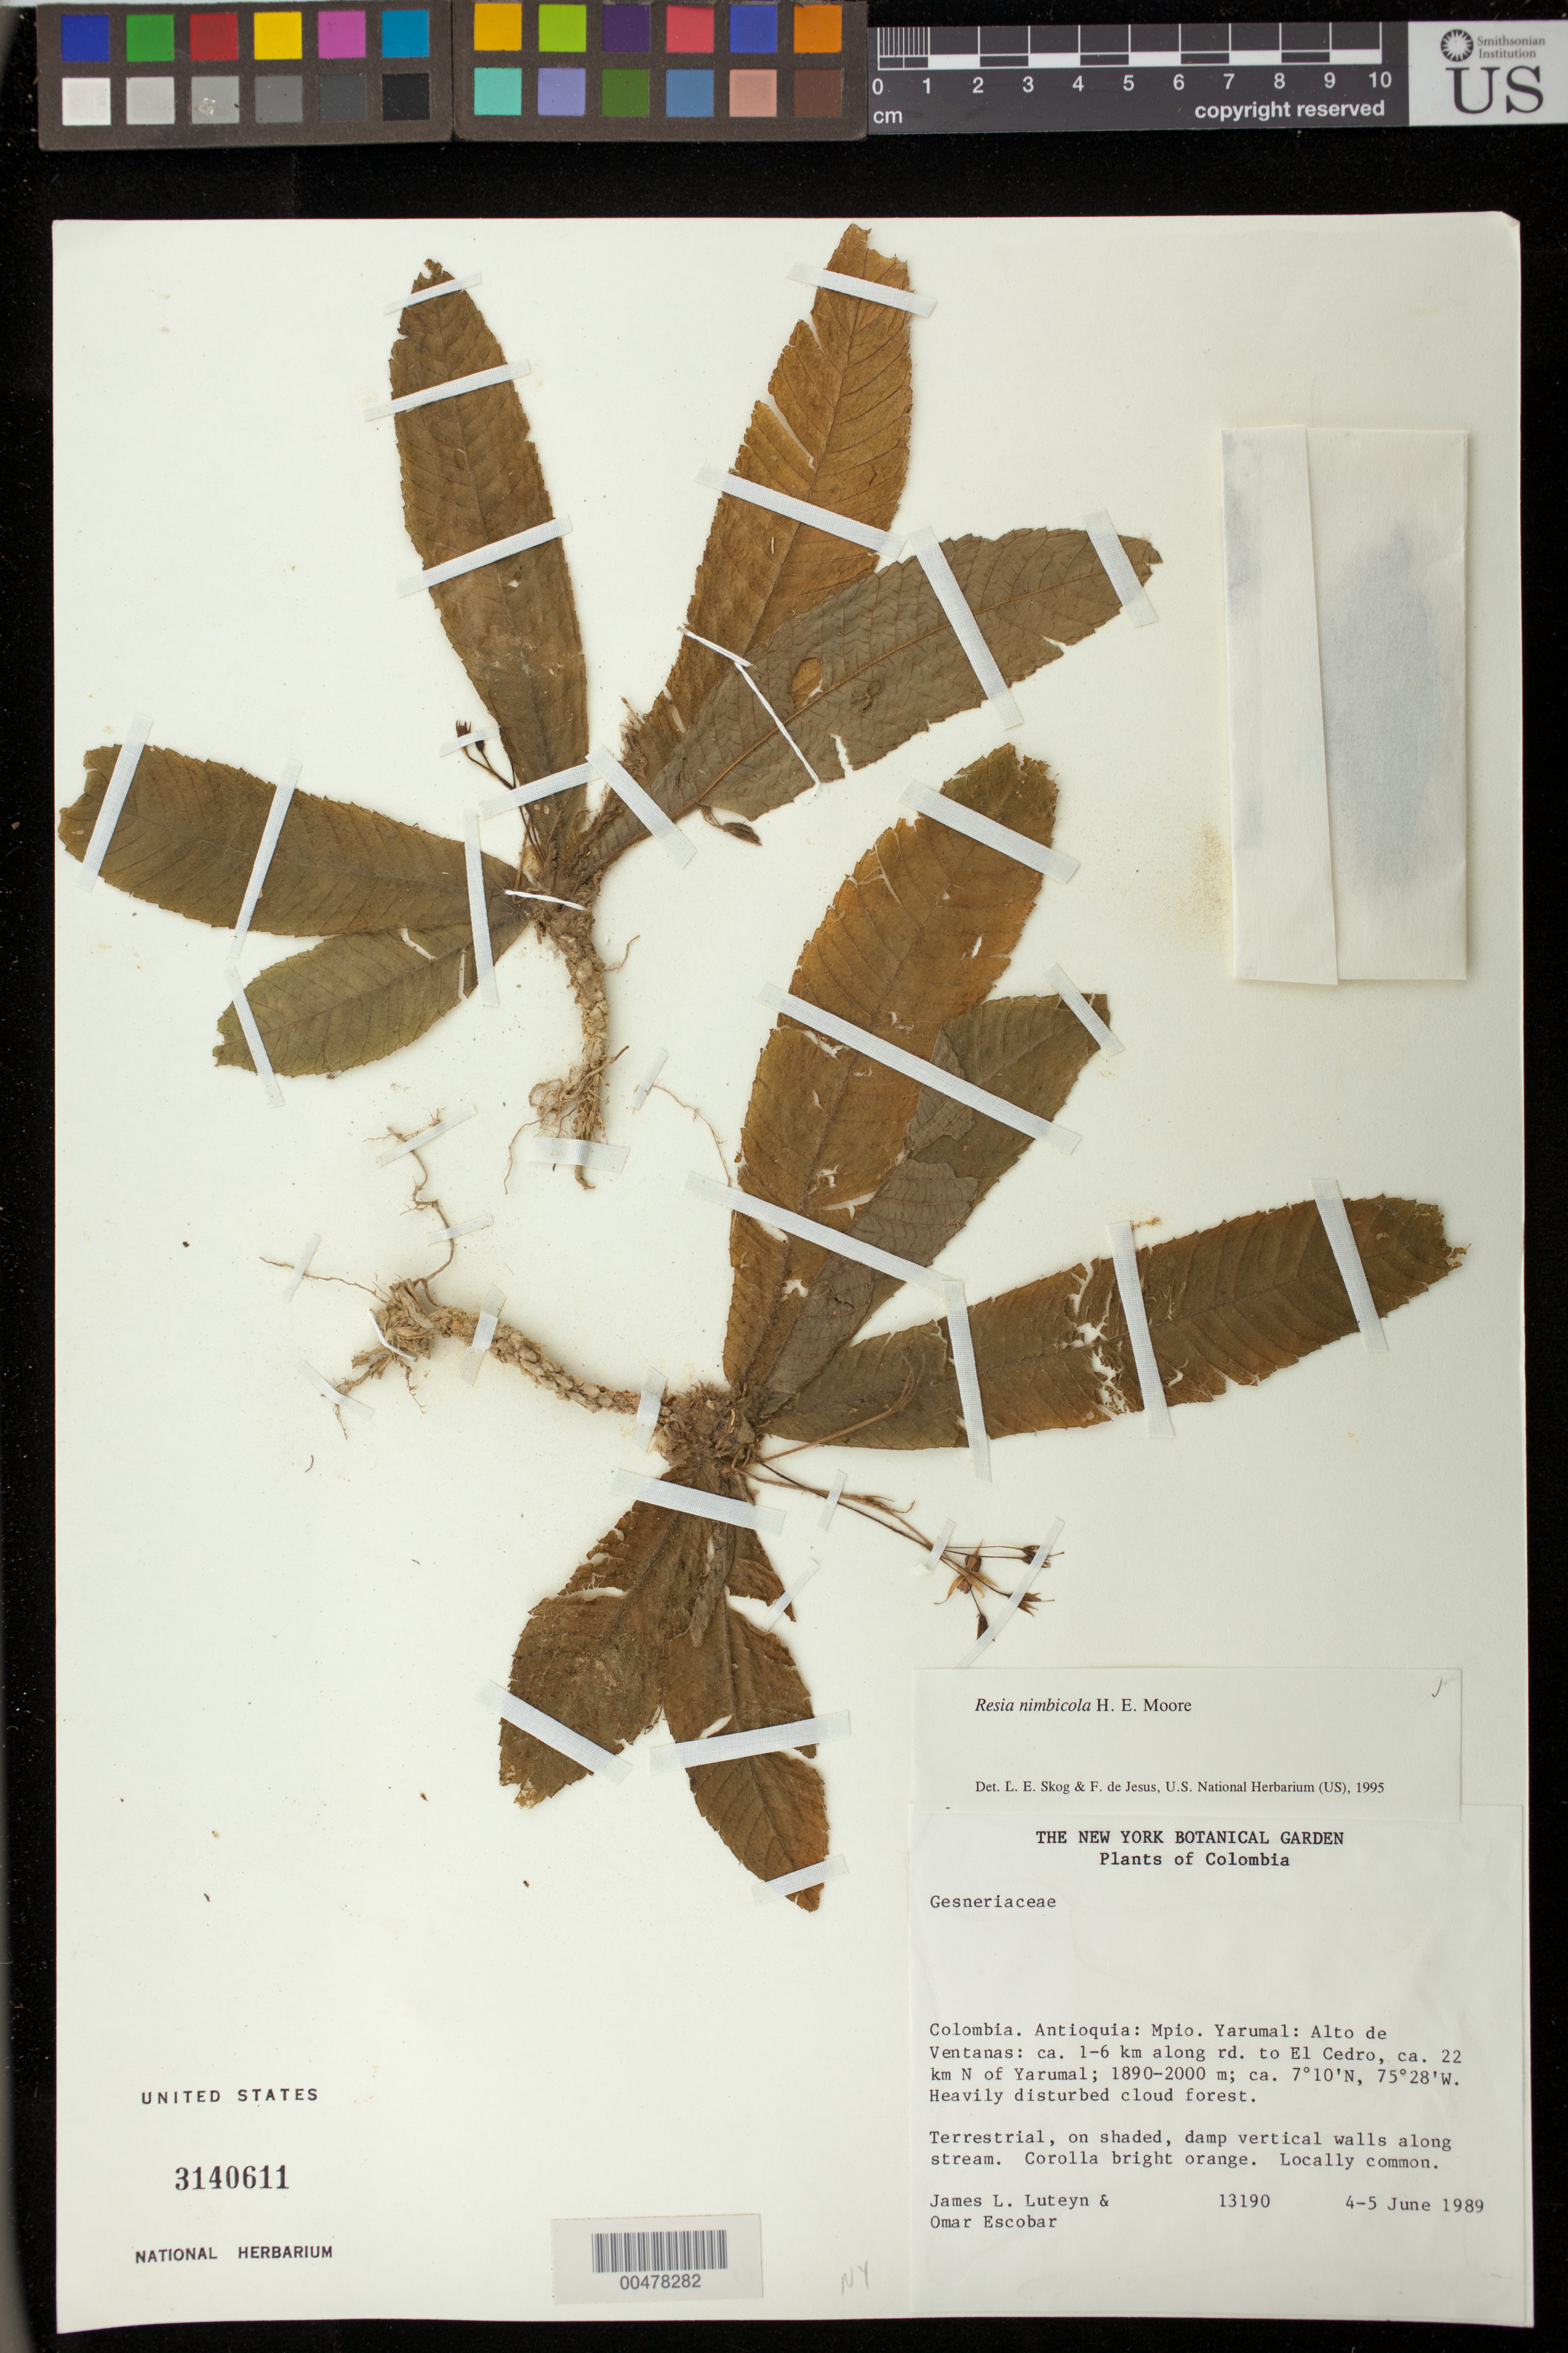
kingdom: Plantae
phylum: Tracheophyta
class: Magnoliopsida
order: Lamiales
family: Gesneriaceae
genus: Resia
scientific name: Resia nimbicola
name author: H.E. Moore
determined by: Skog, Laurence E.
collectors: J. L. Luteyn & O. D. Escobar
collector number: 13190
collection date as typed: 4-5 Jun 1989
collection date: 1989-06-04/1989-06-05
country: Colombia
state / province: Antioquia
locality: Mpio. Yarumal: Alto de Ventenas: ca. 1-6 km along rd. to El Cedro, ca. 22 km N of Yarumal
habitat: Heavily disturbed cloud forest; on shaded, damp vertical walls along stream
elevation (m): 1890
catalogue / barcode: US 3140611